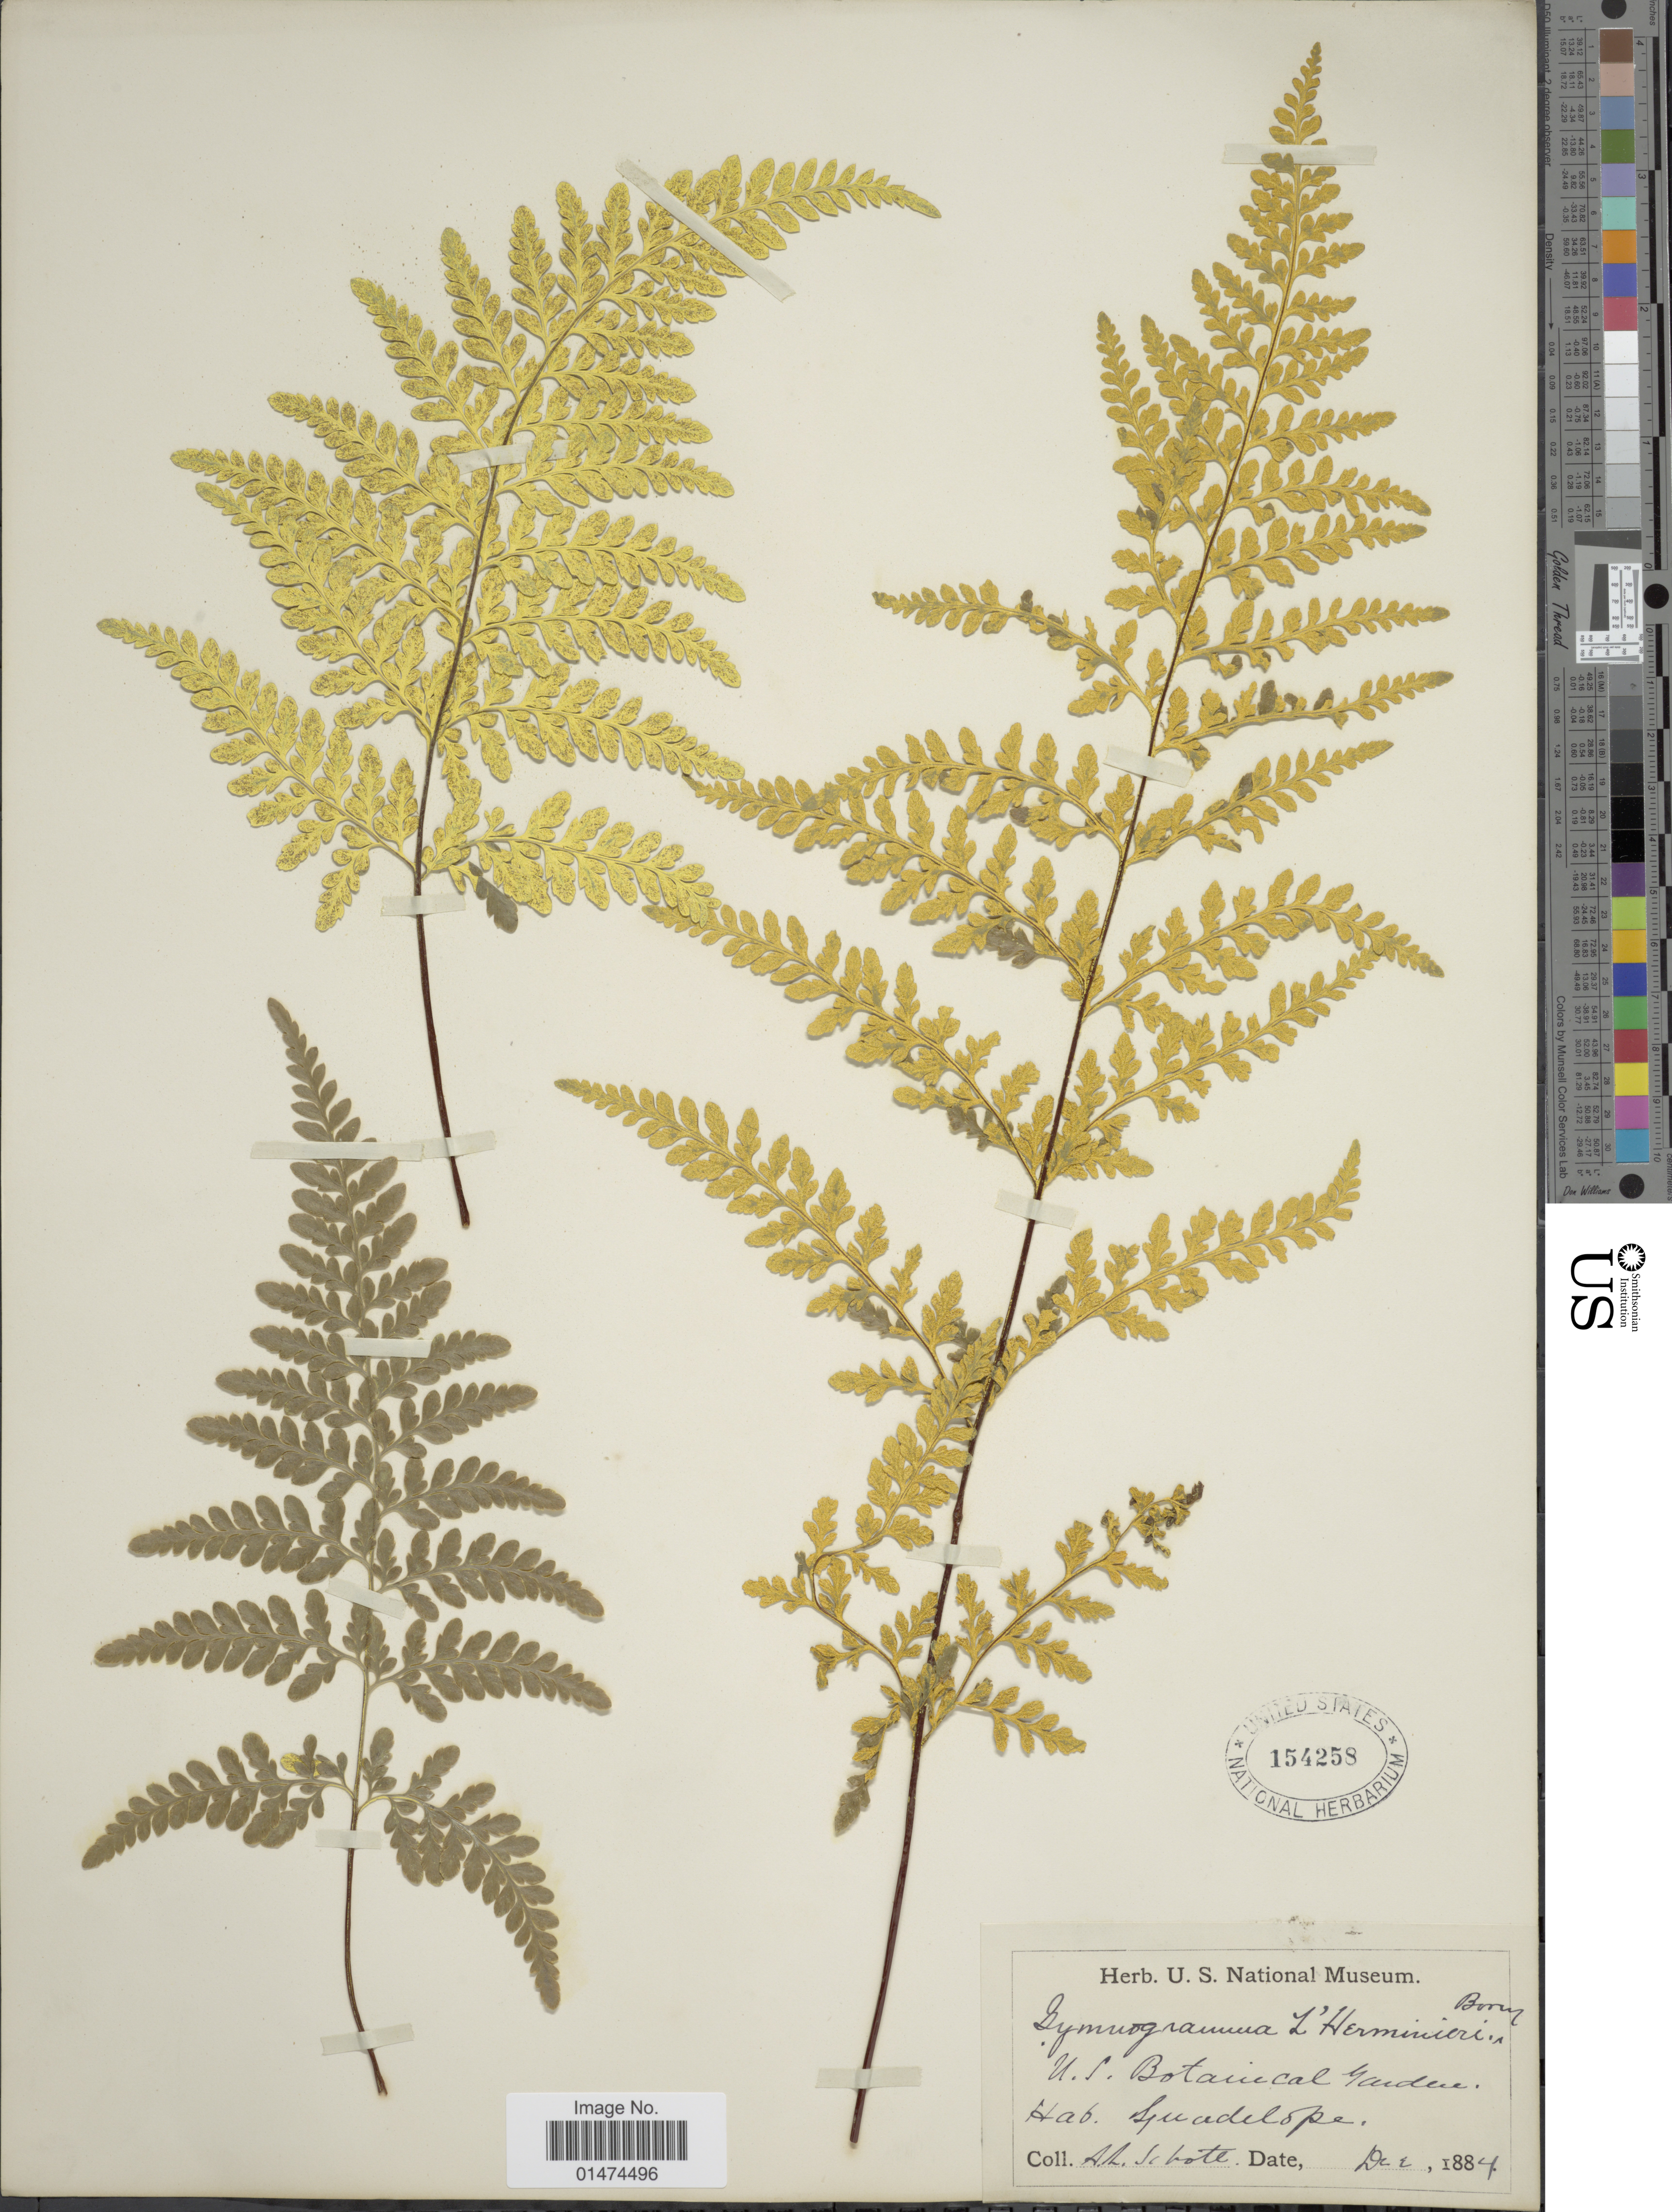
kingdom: Plantae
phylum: Tracheophyta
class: Polypodiopsida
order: Polypodiales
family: Pteridaceae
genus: Pityrogramma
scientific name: Pityrogramma chrysophylla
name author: (Sw.) Link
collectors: A. L. Schott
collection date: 1884-12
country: Guadeloupe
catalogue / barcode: US 154258